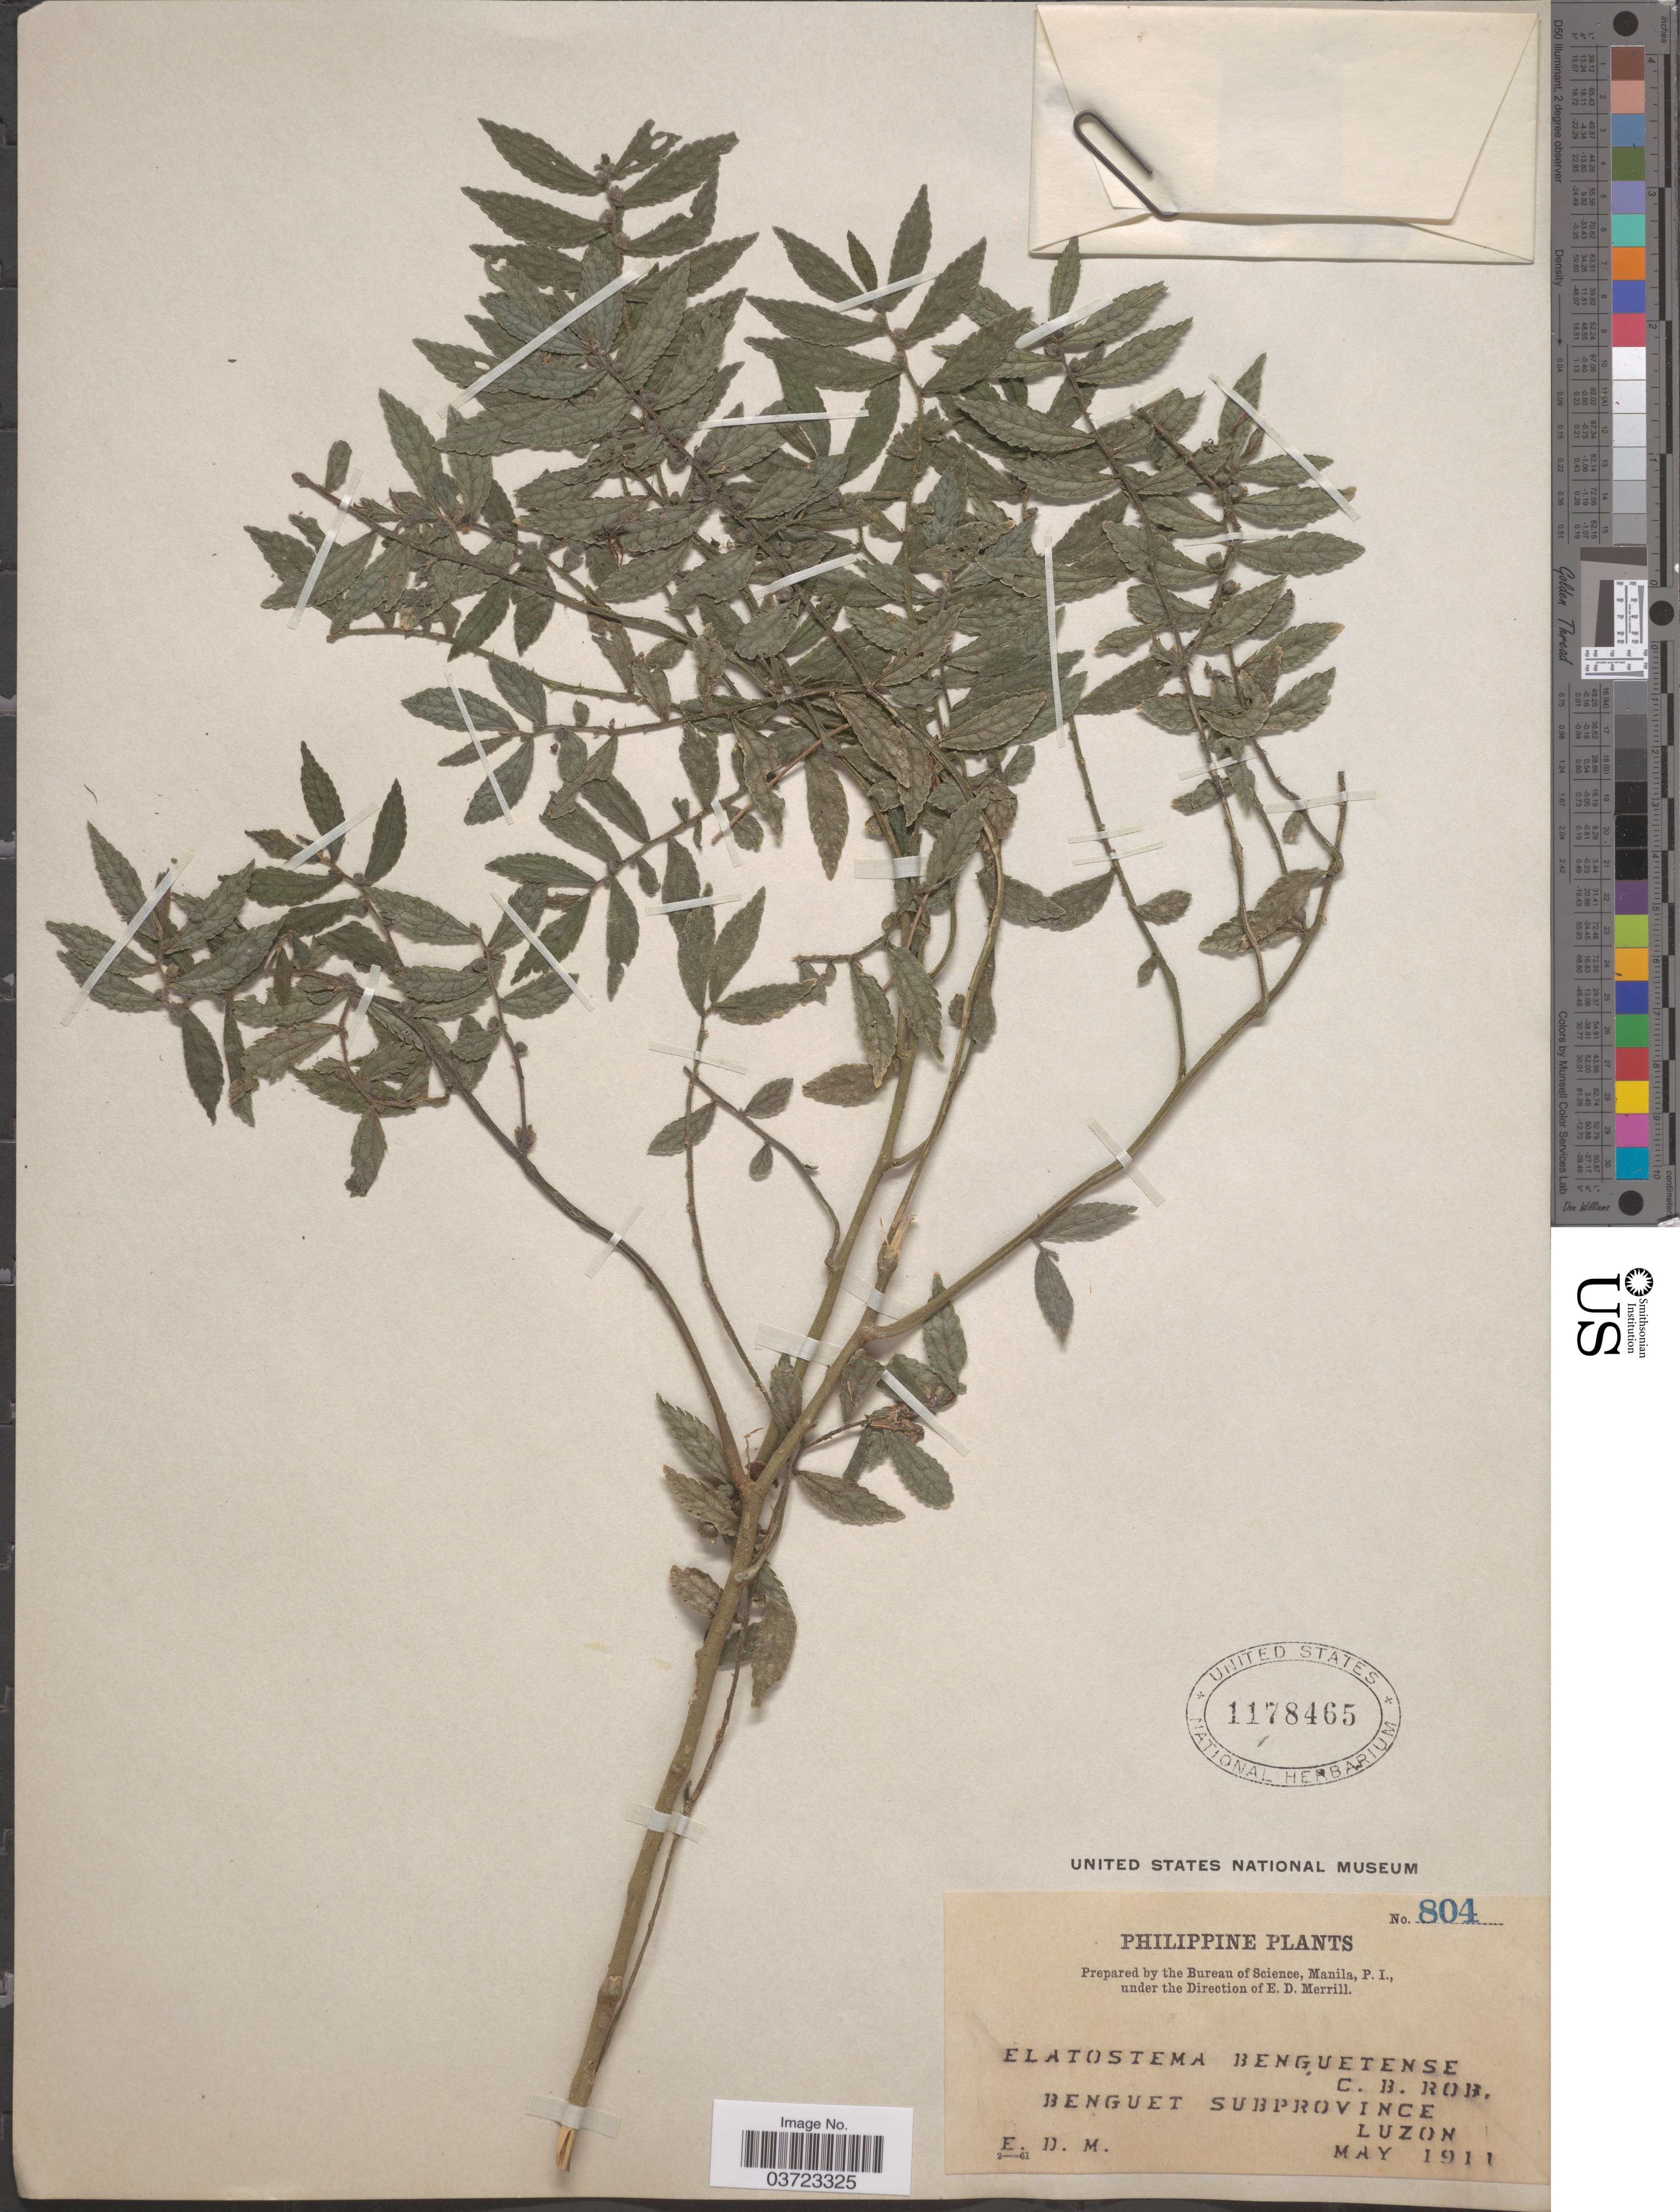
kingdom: Plantae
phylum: Tracheophyta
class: Magnoliopsida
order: Rosales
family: Urticaceae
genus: Elatostema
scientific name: Elatostema benguetense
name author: C.B. Rob.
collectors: E. D. Merrill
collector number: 804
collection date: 1911-05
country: Philippines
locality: Benguet Subprovince. Luzon.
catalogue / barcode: US 1178465